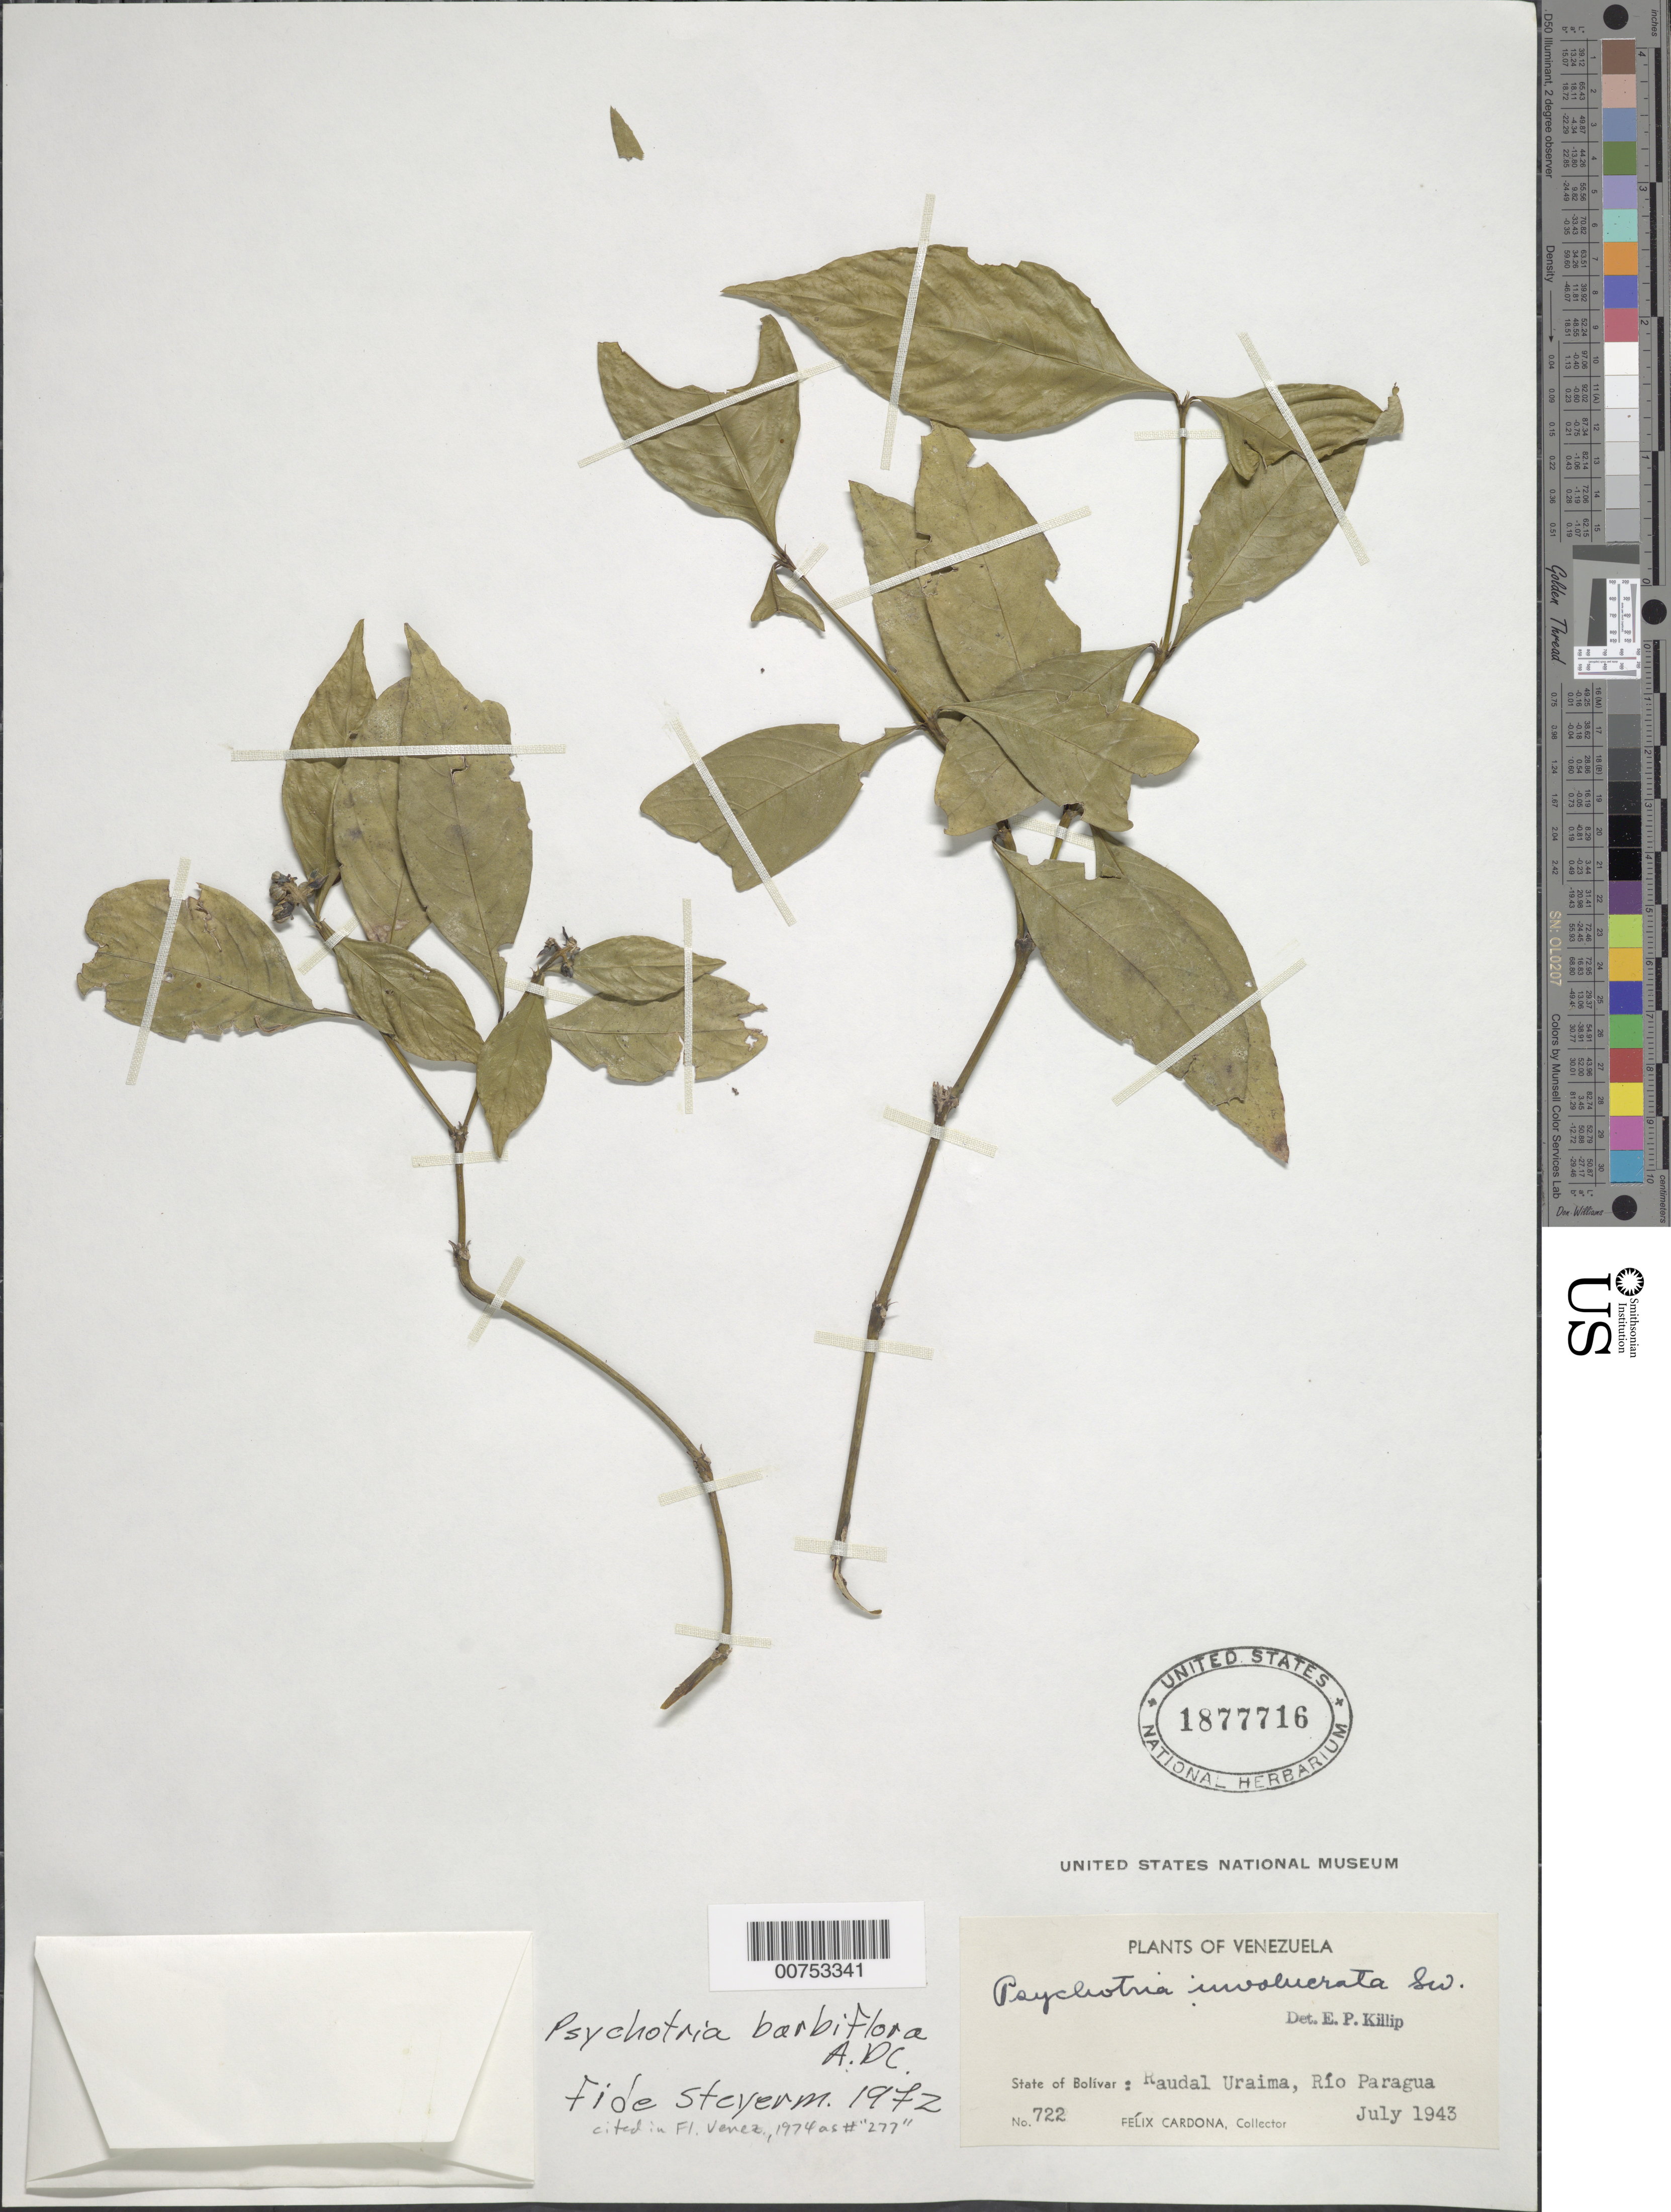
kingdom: Plantae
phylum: Tracheophyta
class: Magnoliopsida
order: Gentianales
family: Rubiaceae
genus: Psychotria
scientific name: Psychotria barbiflora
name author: DC.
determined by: Steyermark, Julian A., (VEN)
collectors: F. Cardona Puig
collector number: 722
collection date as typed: Jul-43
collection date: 1943-07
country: Venezuela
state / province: Bolívar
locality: Río Paragua, Raudal Uraima (Guayana)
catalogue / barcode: US 1877716